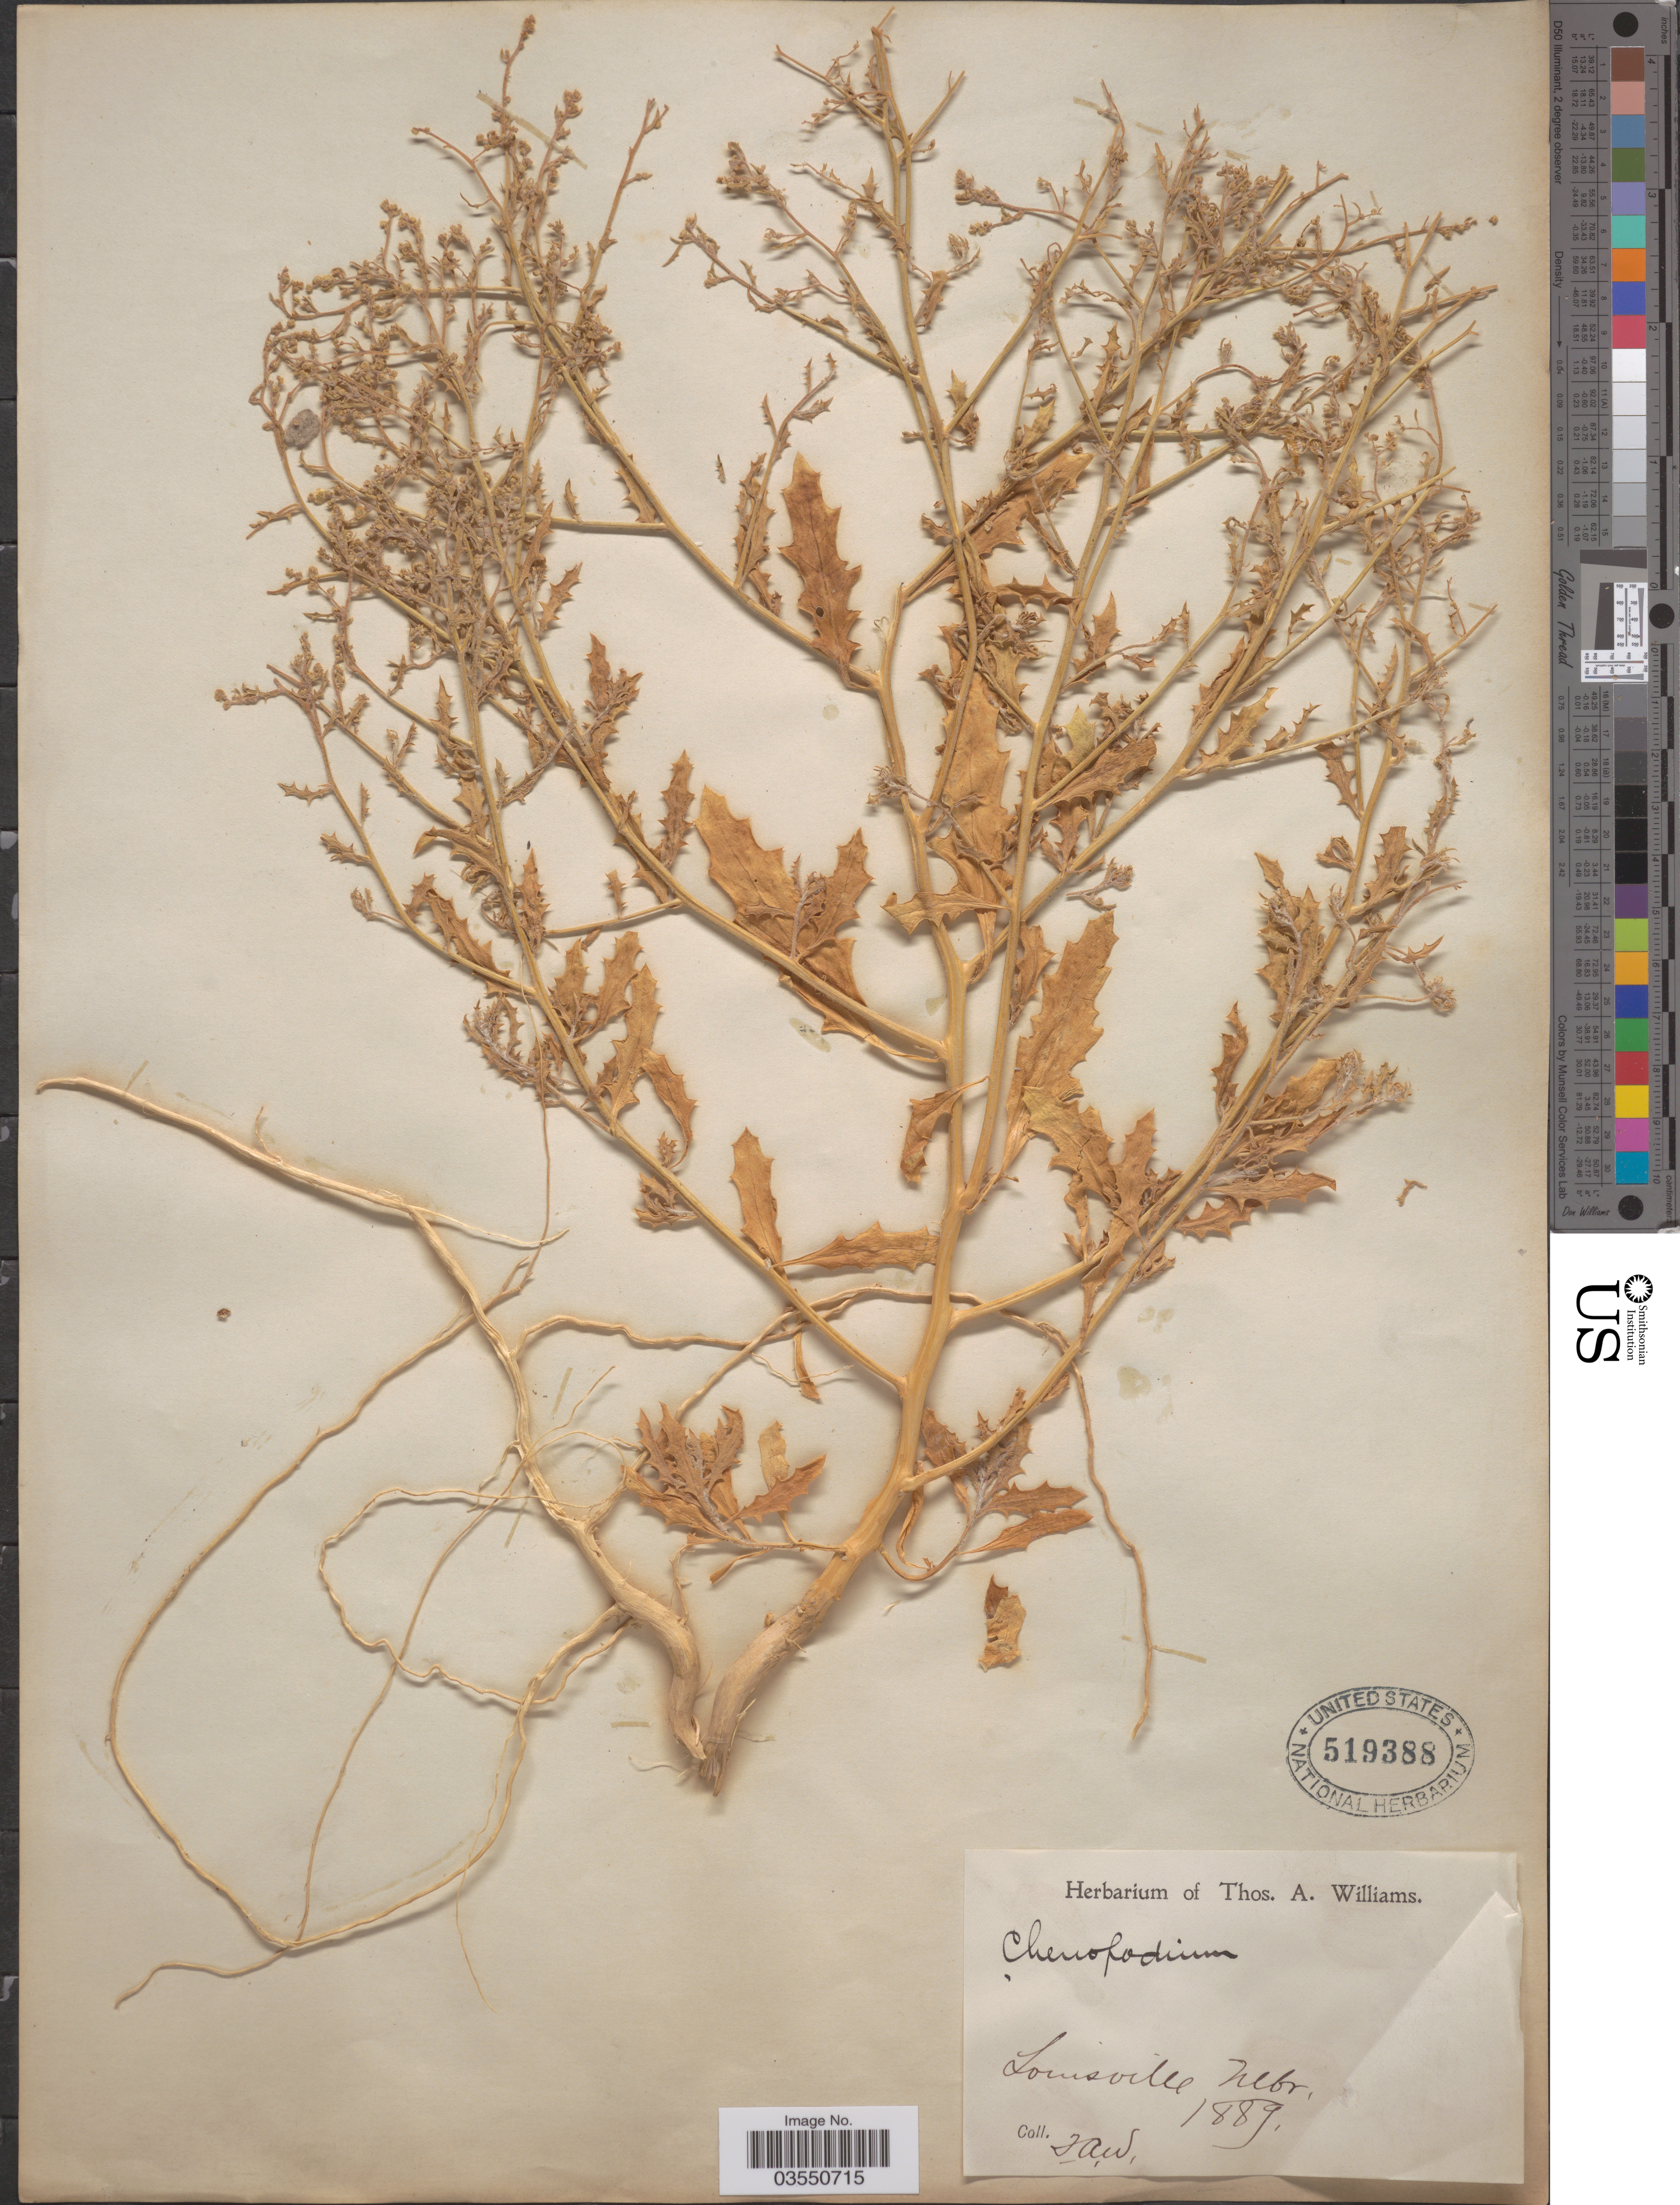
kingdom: Plantae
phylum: Tracheophyta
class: Magnoliopsida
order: Caryophyllales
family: Amaranthaceae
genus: Dysphania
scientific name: Dysphania atriplicifolia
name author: (Spreng.) G. Kadereit et al.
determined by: U.S. National Herbarium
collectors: T. A. Williams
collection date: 1889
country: United States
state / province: Nebraska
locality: Louisville.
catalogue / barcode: US 519388